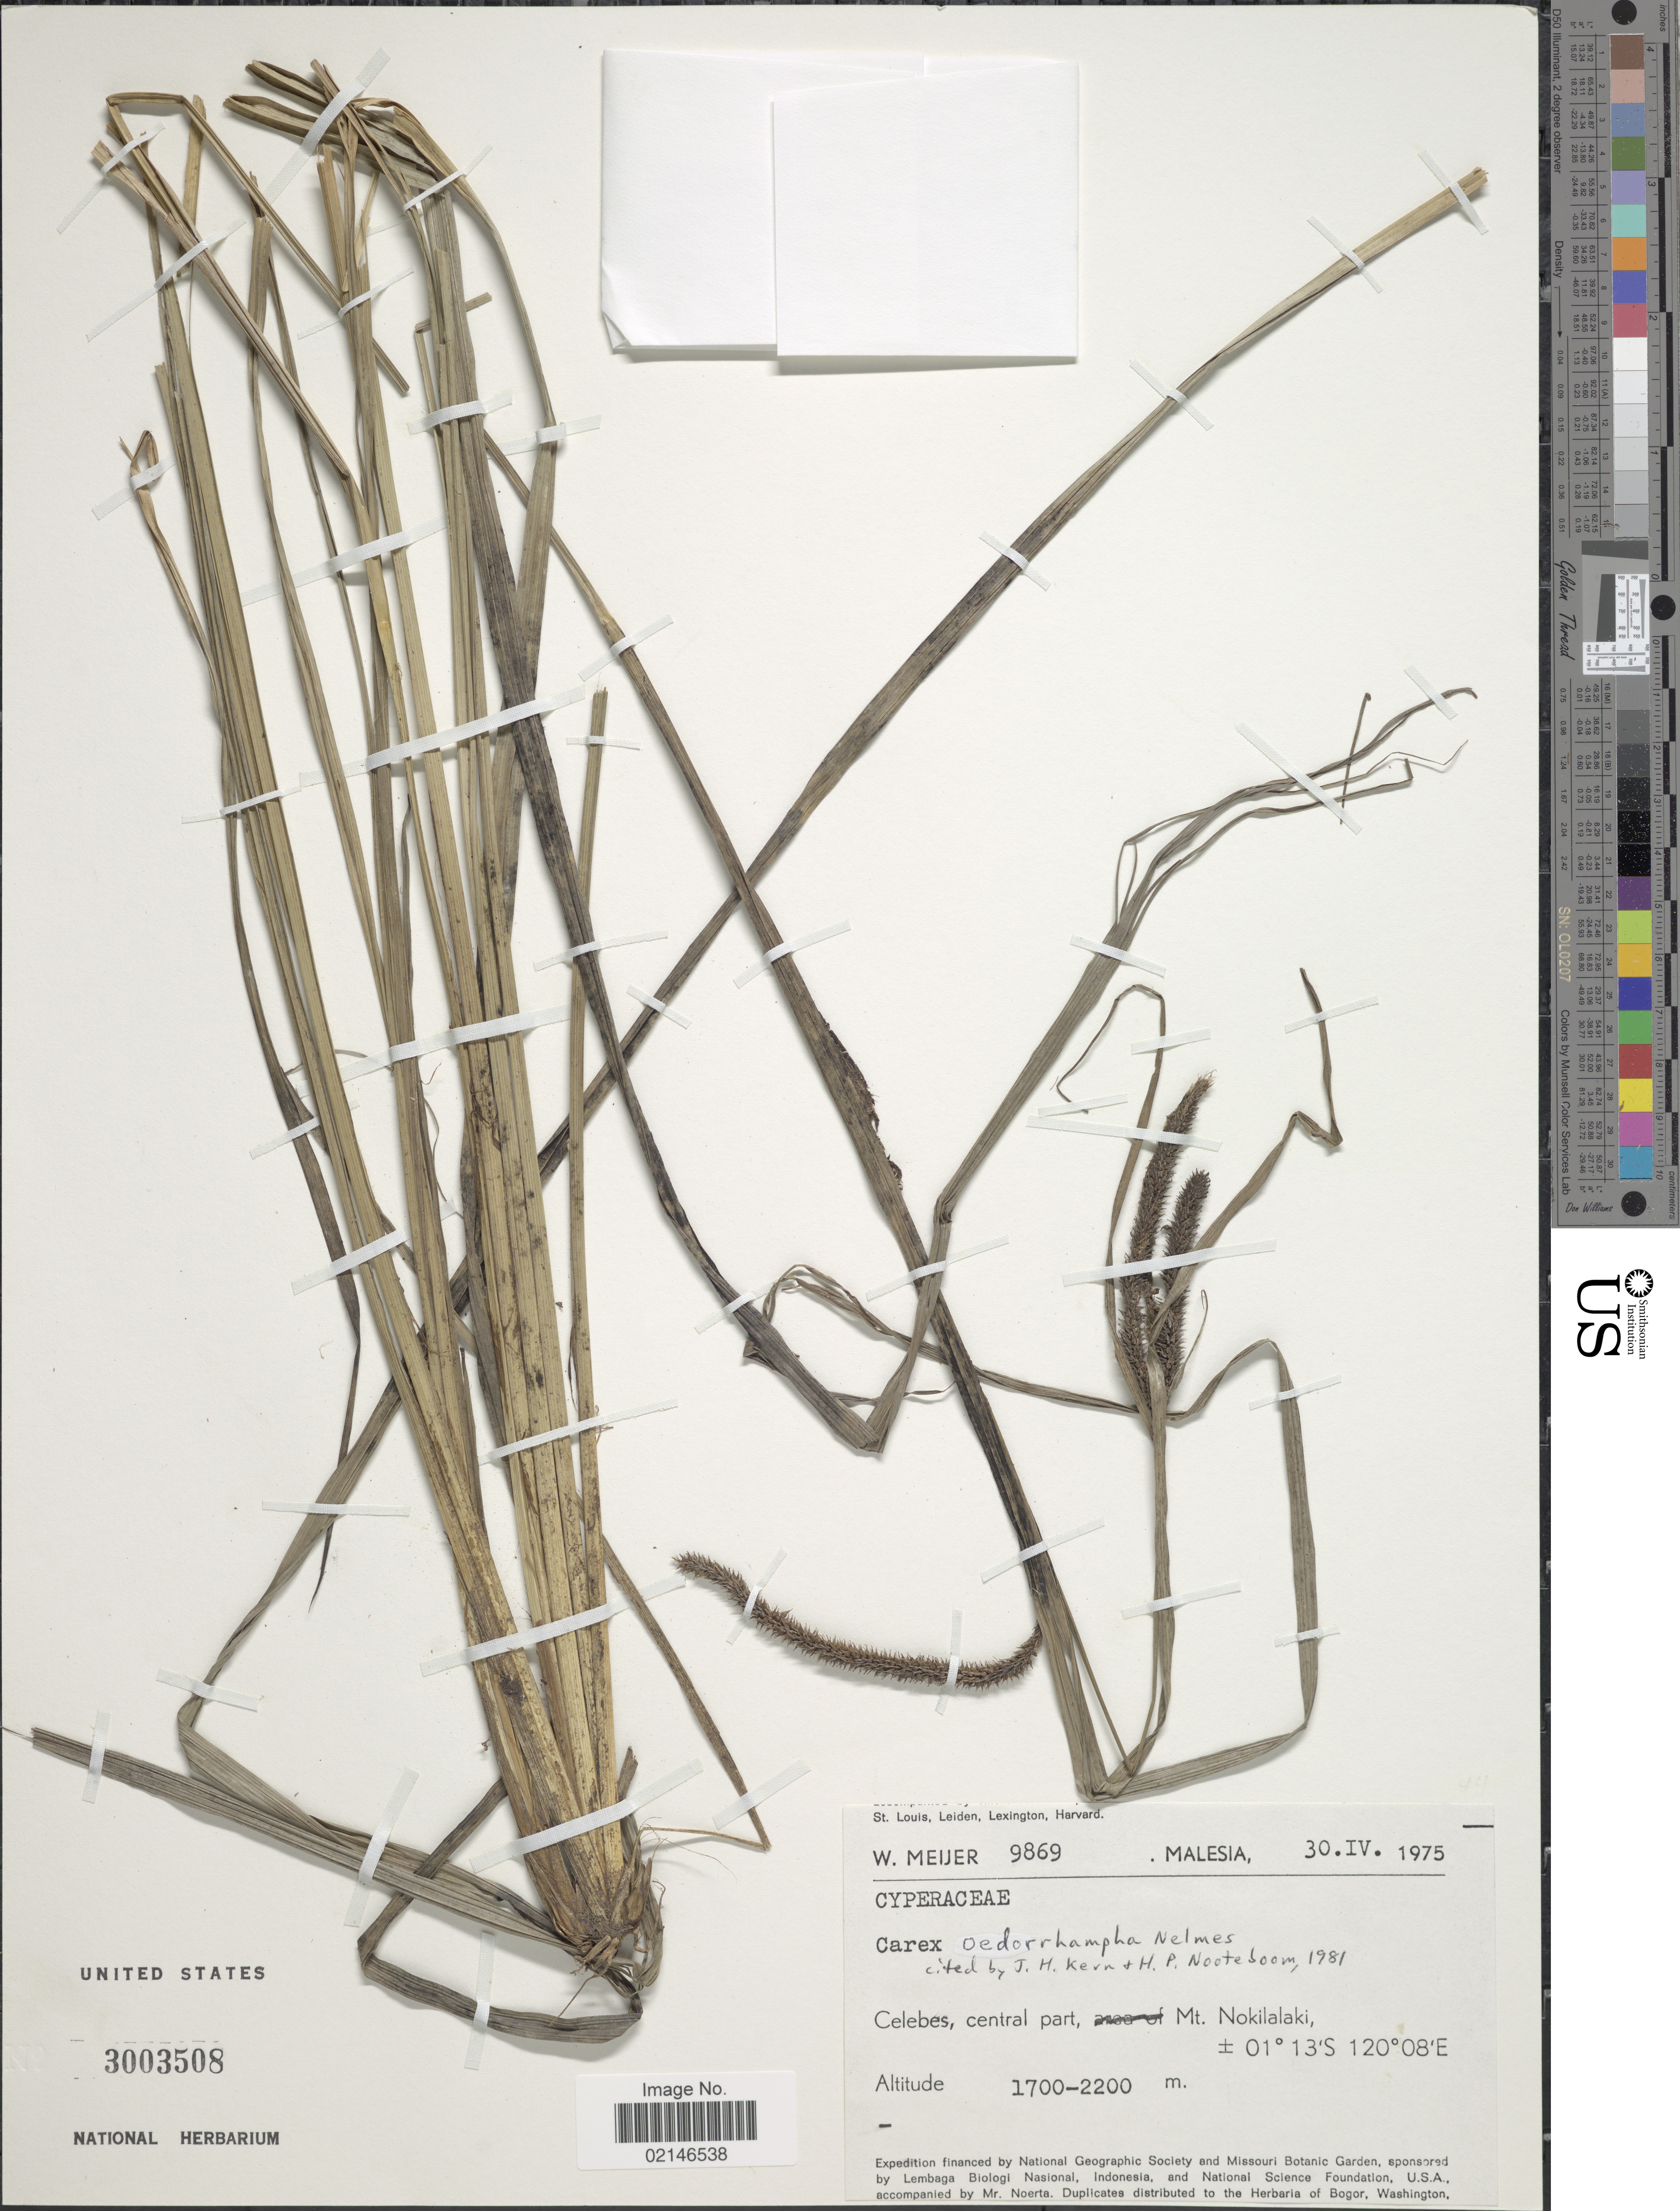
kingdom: Plantae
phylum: Tracheophyta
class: Liliopsida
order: Poales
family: Cyperaceae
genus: Carex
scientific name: Carex tumida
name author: Boott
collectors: W. Meijer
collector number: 9869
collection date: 1975-04-30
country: Malaysia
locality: Celebes, Central part, Mt. Nokilalaki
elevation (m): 1700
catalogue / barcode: US 3003508